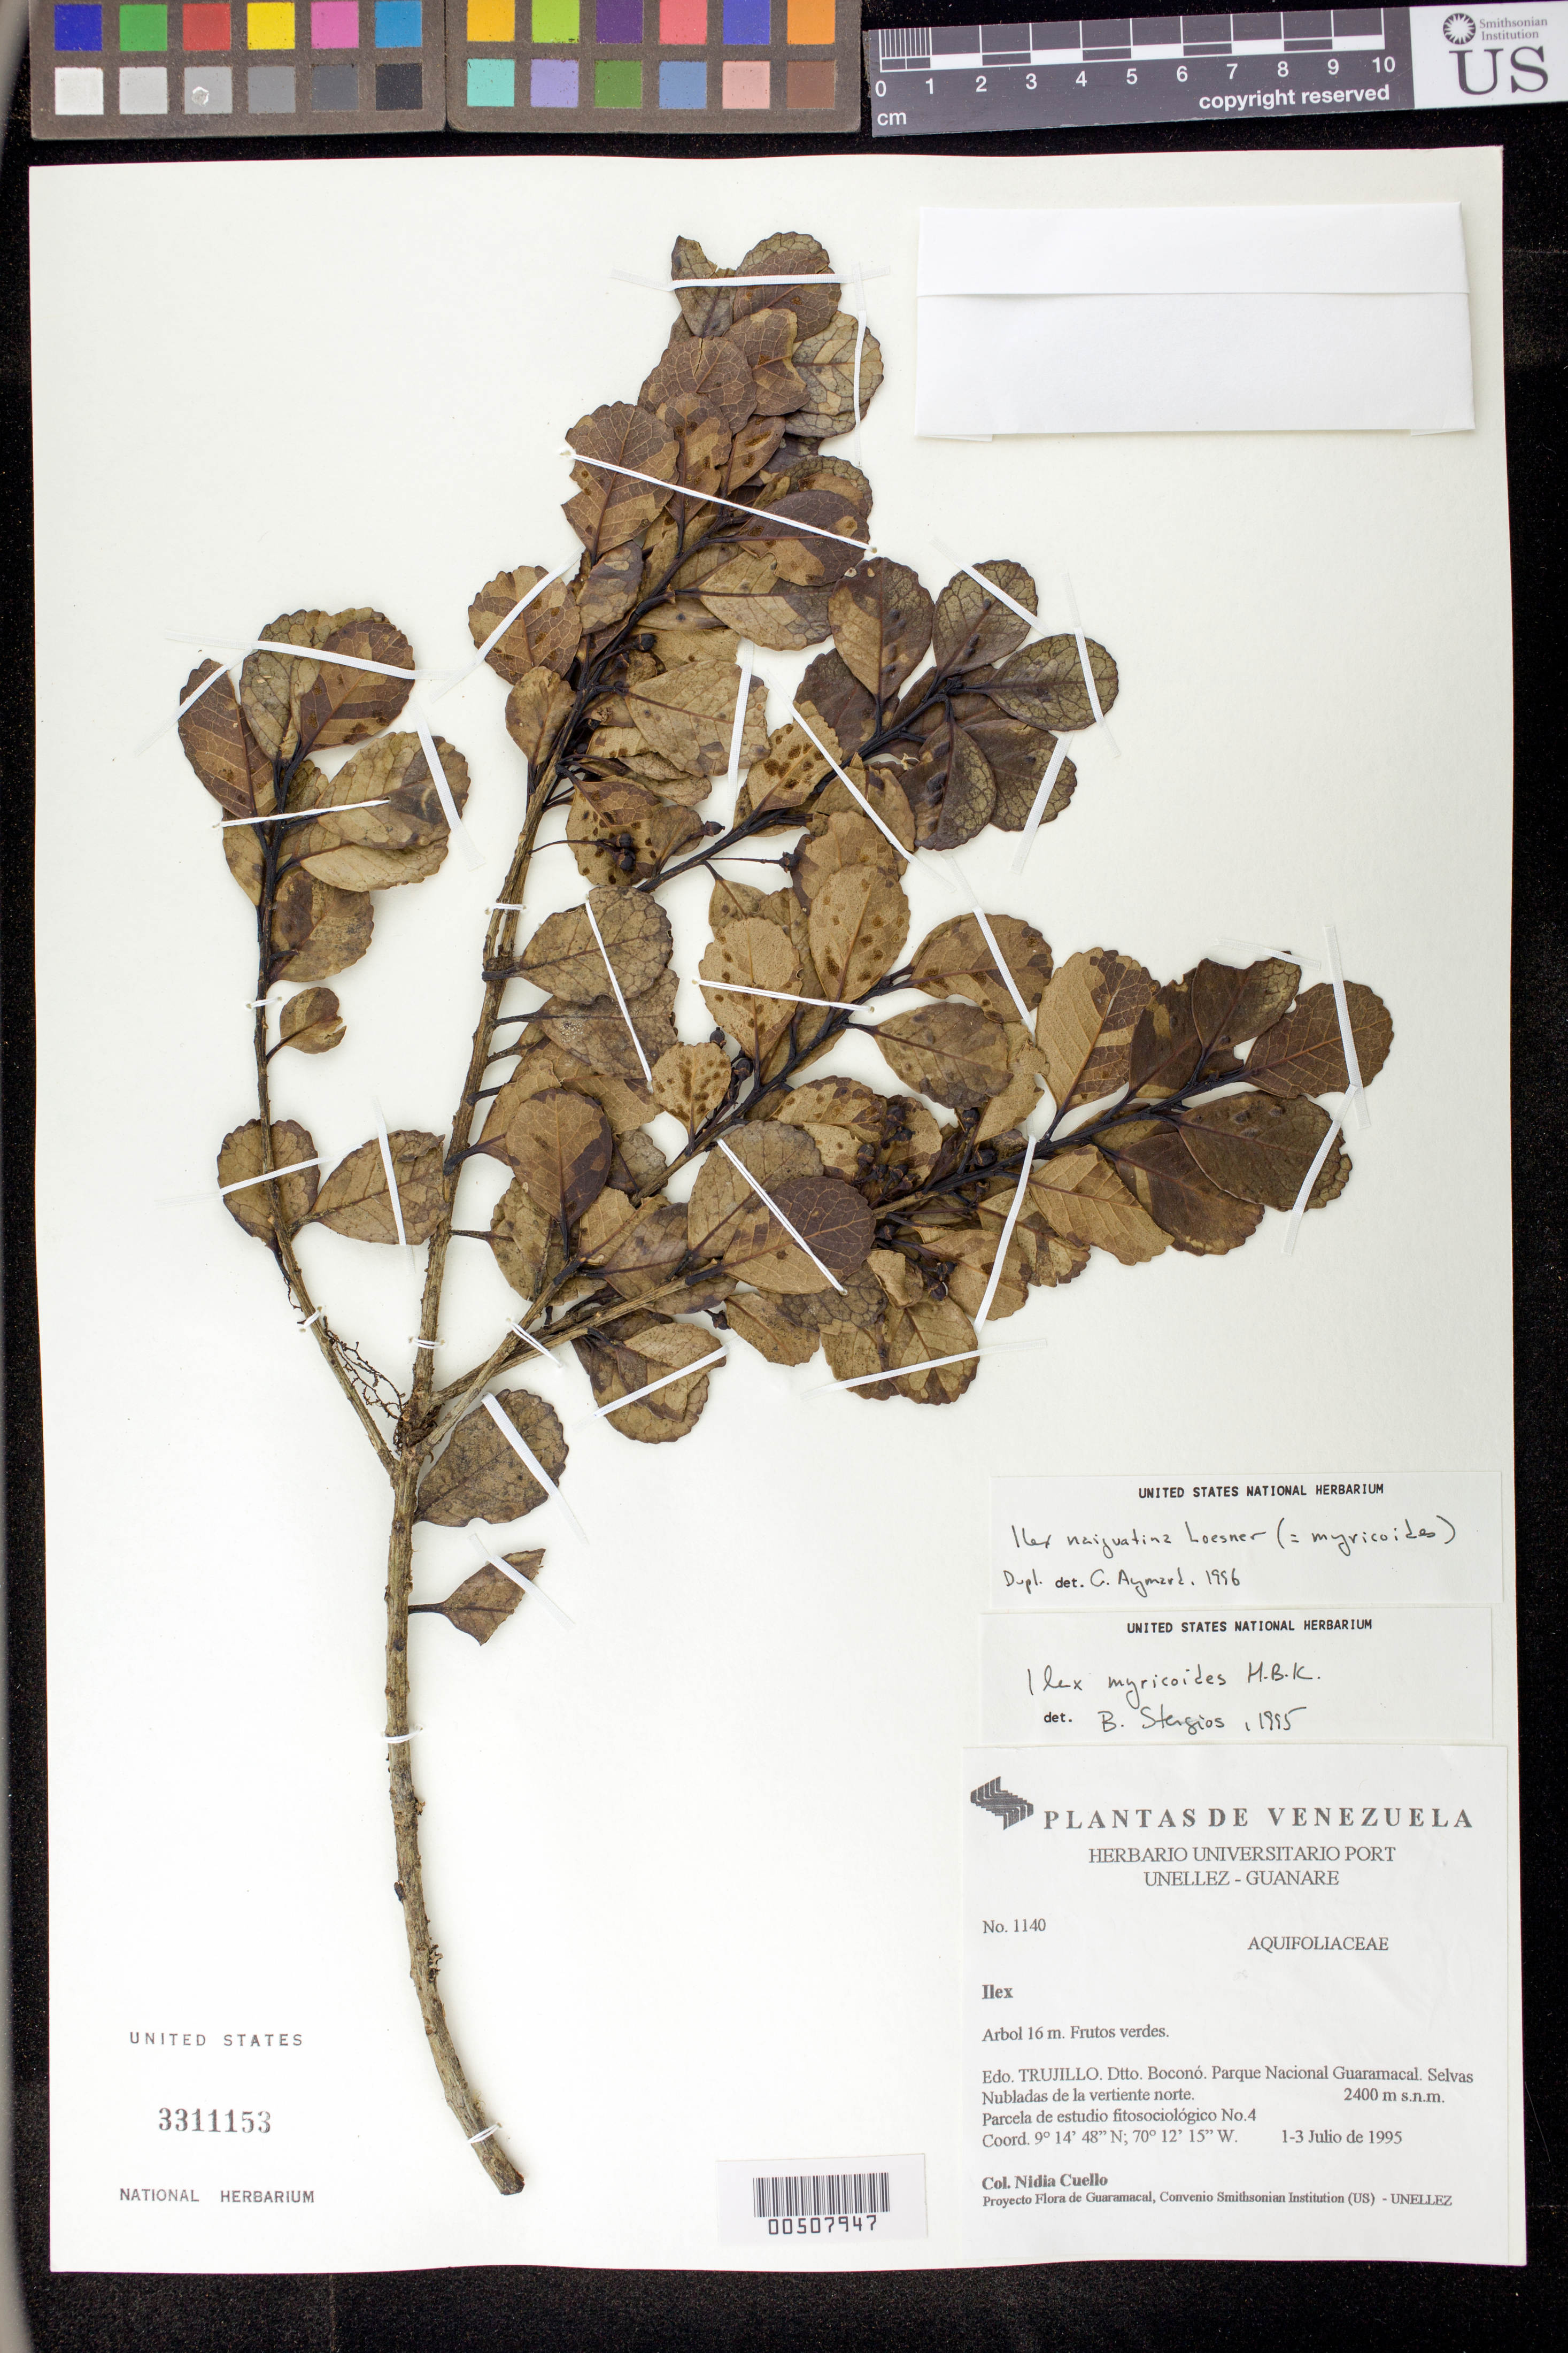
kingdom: Plantae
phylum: Tracheophyta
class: Magnoliopsida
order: Aquifoliales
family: Aquifoliaceae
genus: Ilex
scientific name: Ilex myricoides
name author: Kunth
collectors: N. L. Cuello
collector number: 1140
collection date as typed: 01 Jul 1995 to 03 Jul 1995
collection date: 1995-07-01/1995-07-03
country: Venezuela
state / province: Trujillo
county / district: Boconó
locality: Parque Nacional Guaramacal. Vertiente N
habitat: Selvas Nubladas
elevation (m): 2400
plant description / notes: K, MO, NY, PORT, US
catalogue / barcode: US 3311153